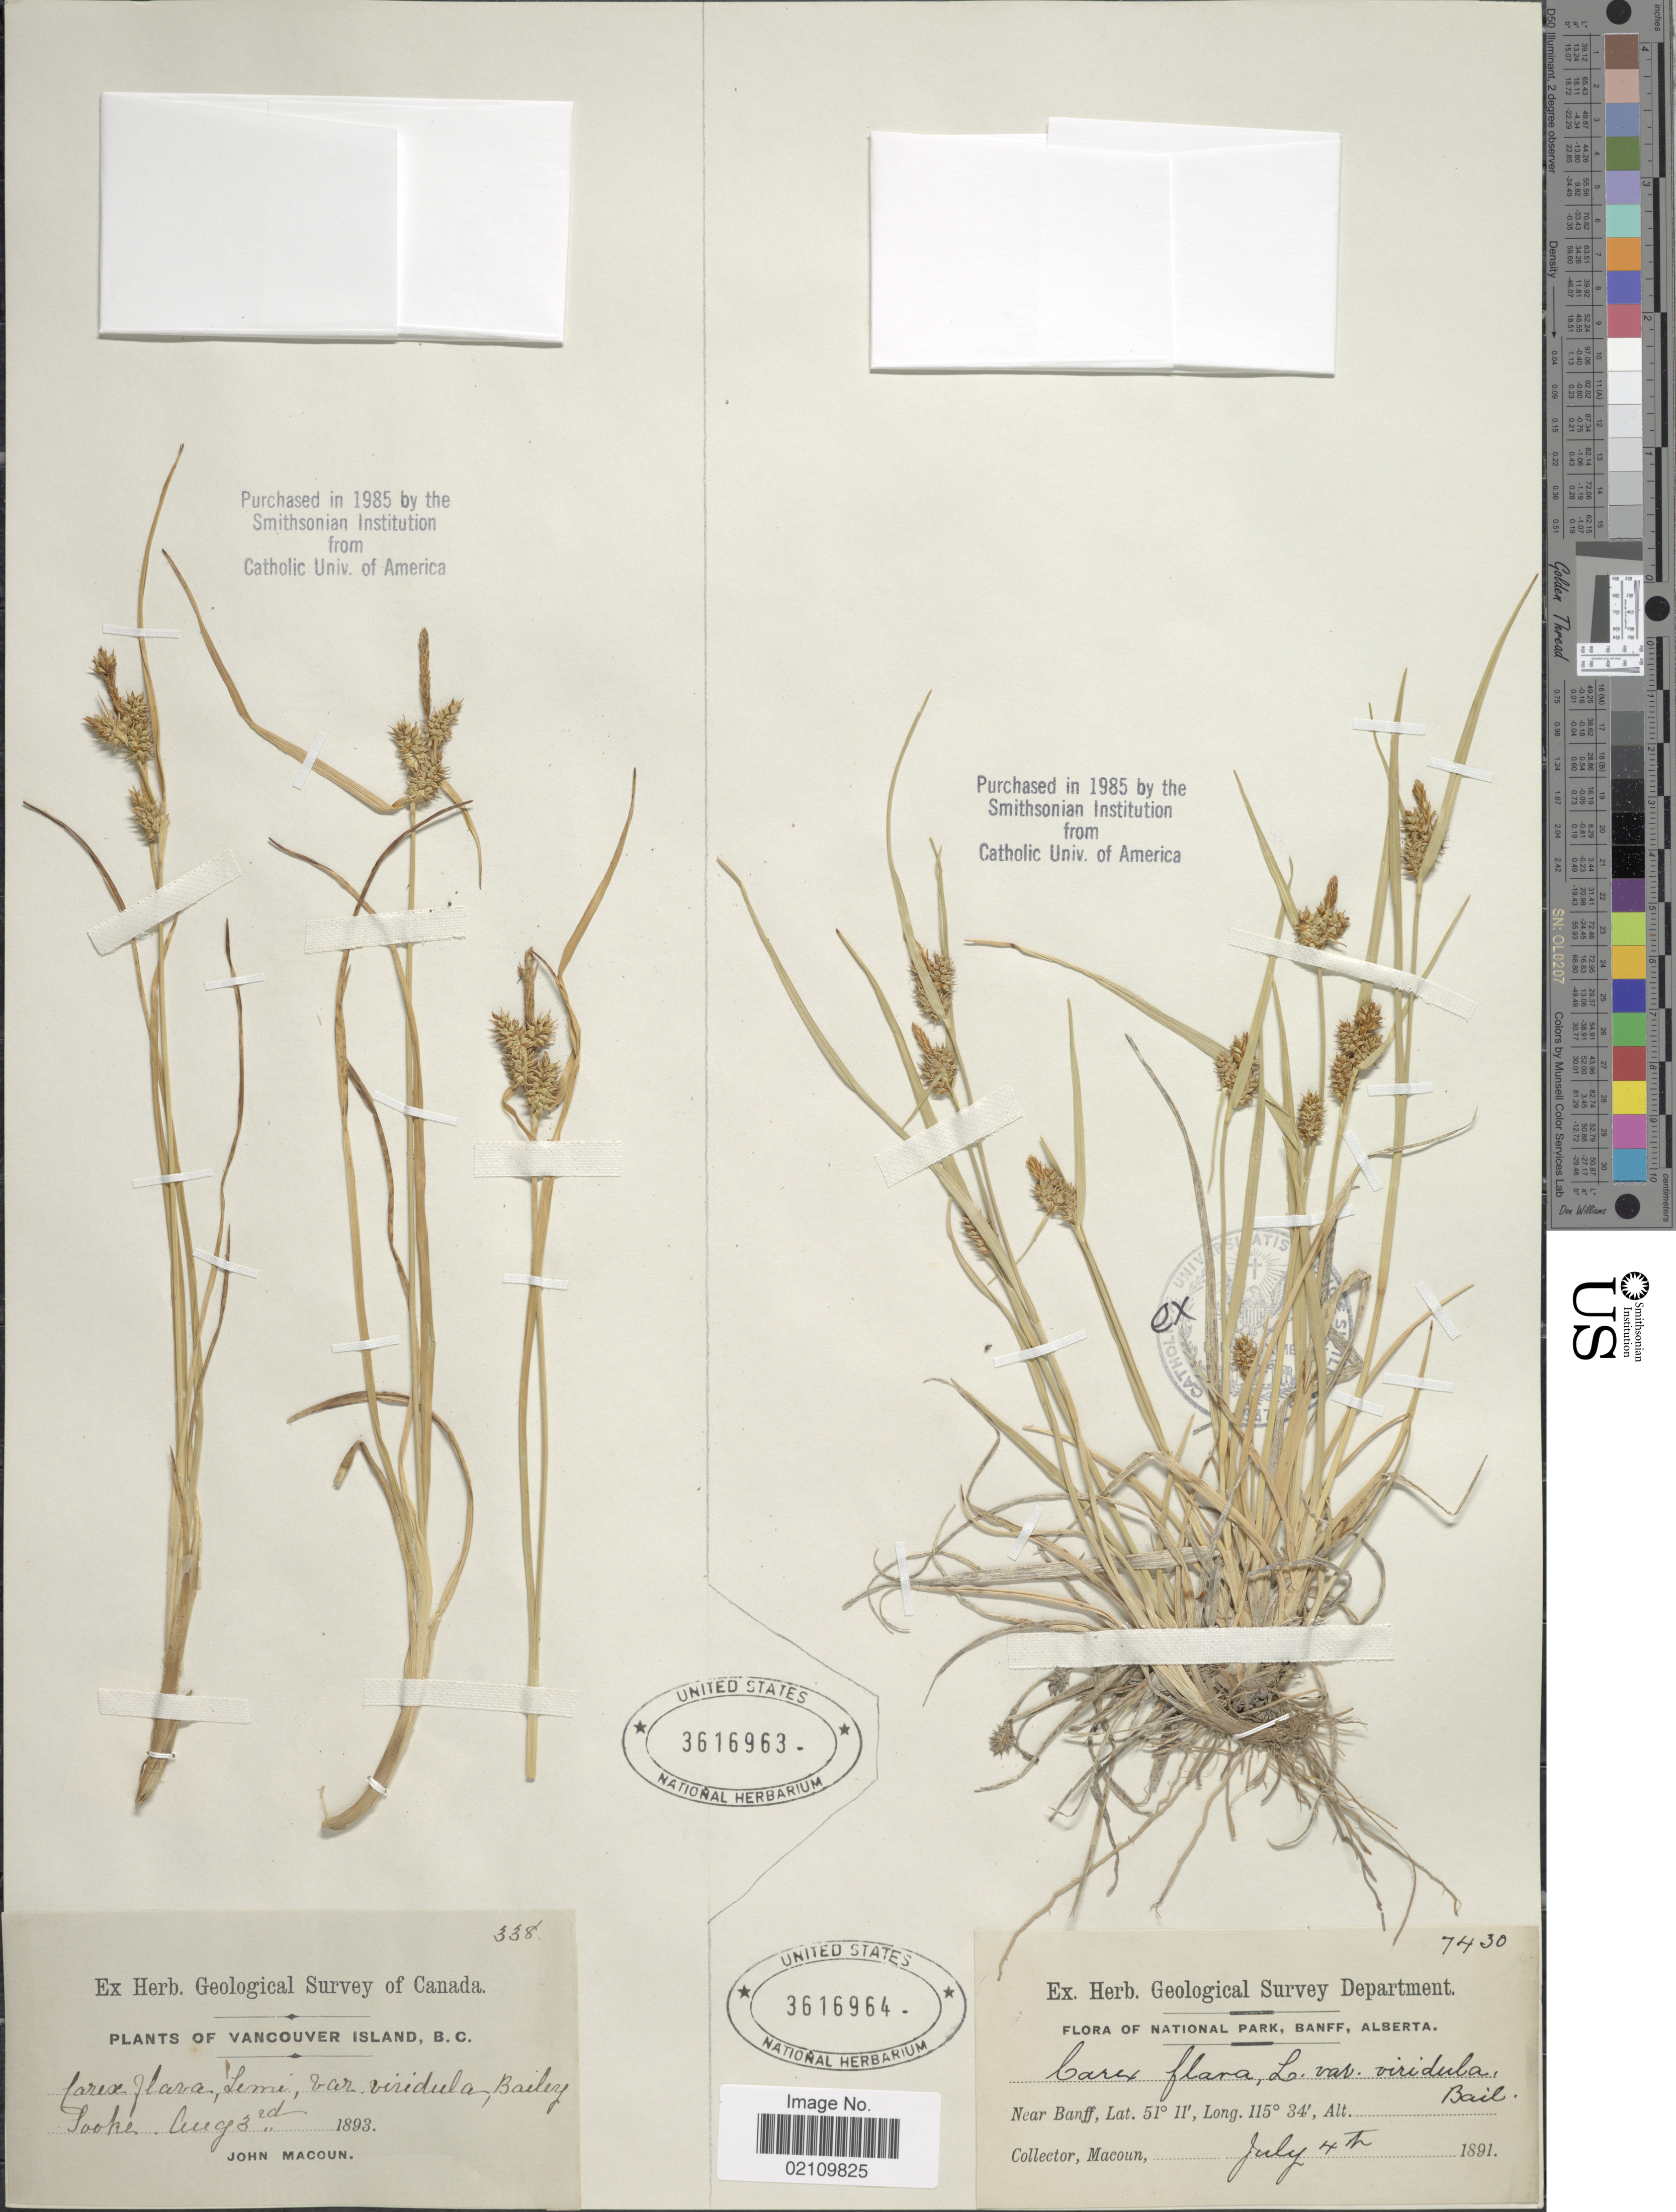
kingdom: Plantae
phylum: Tracheophyta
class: Liliopsida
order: Poales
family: Cyperaceae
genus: Carex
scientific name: Carex oederi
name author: Retz.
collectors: J. Macoun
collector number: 338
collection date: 1893-08-03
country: Canada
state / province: British Columbia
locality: Vancouver Island, Sooke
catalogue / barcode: US 3616963